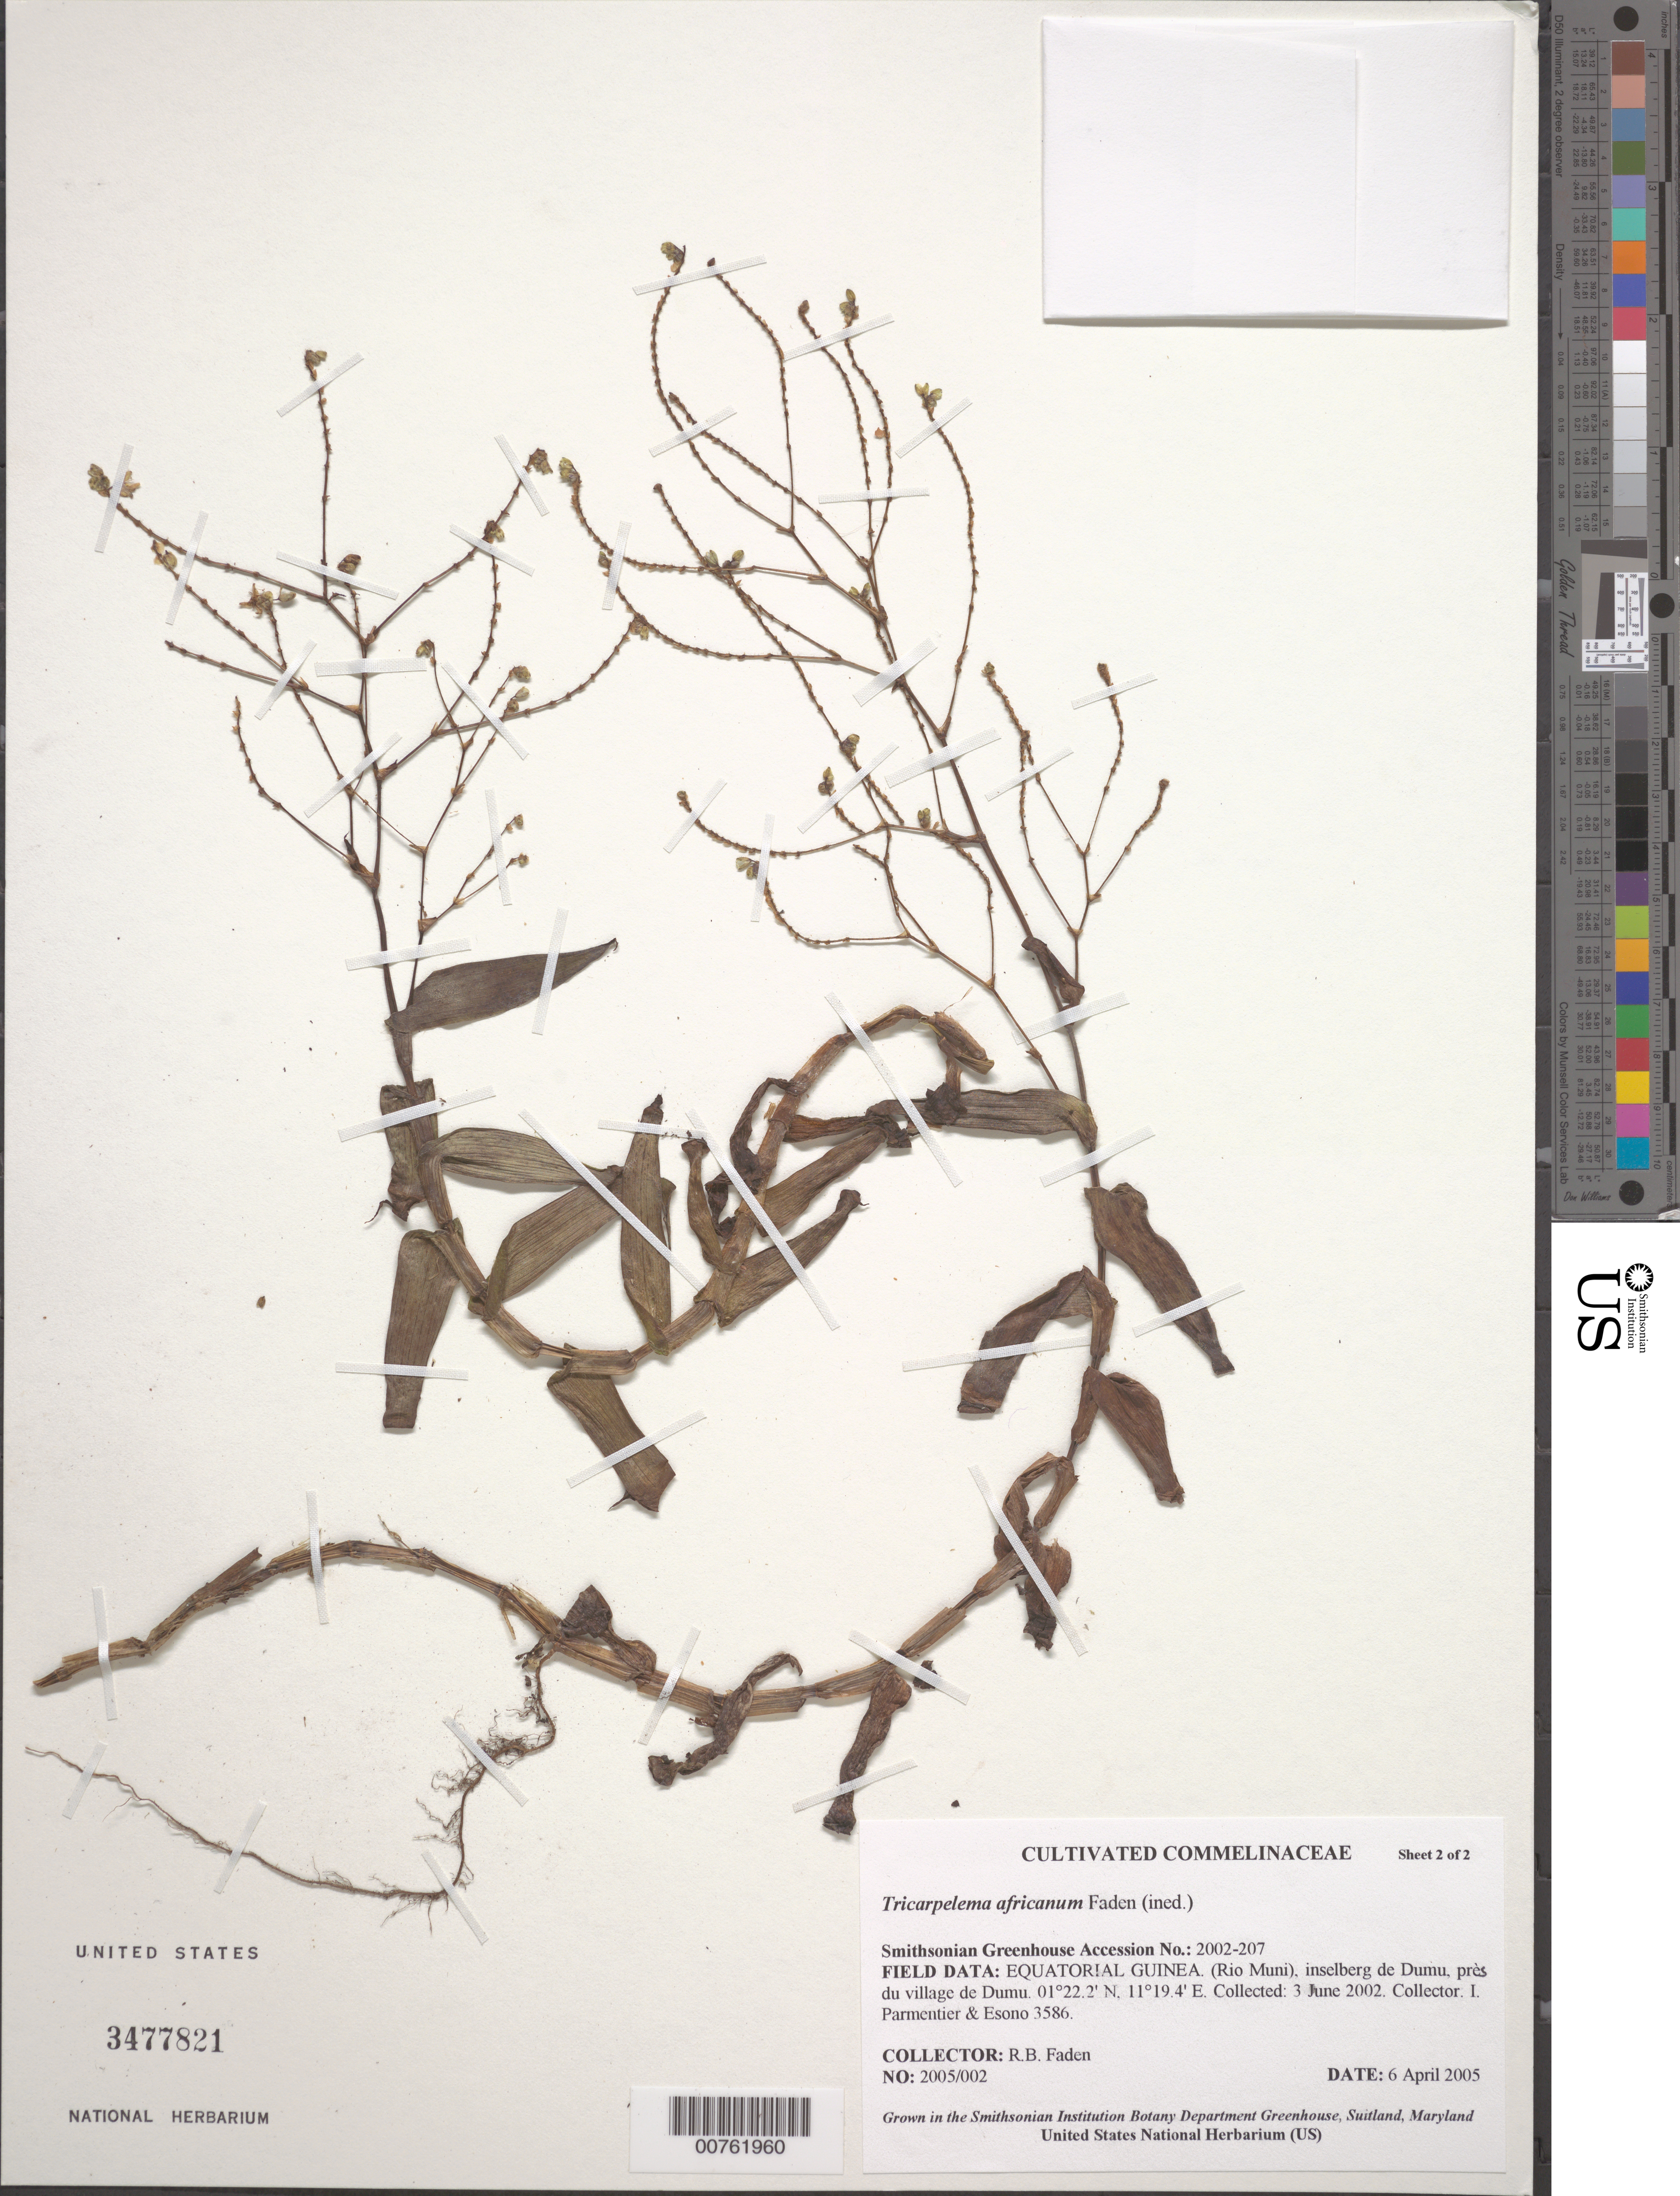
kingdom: Plantae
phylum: Tracheophyta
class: Liliopsida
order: Commelinales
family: Commelinaceae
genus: Tricarpelema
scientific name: Tricarpelema africanum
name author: Faden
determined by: Faden, Robert B., (US), Smithsonian Institution - National Museum of Natural History (UNITED STATES)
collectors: R. B. Faden et al.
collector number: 2005/002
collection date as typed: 06 Apr 2005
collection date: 2005-04-06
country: Equatorial Guinea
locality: Grown in the Smithsonian Institution Botany Department Greenhouse, Suitland, MD. SI #2002-207. Original collectors: I.Parmentier & Esono 3586. Sheet 2 of 2.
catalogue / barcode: US 3477821